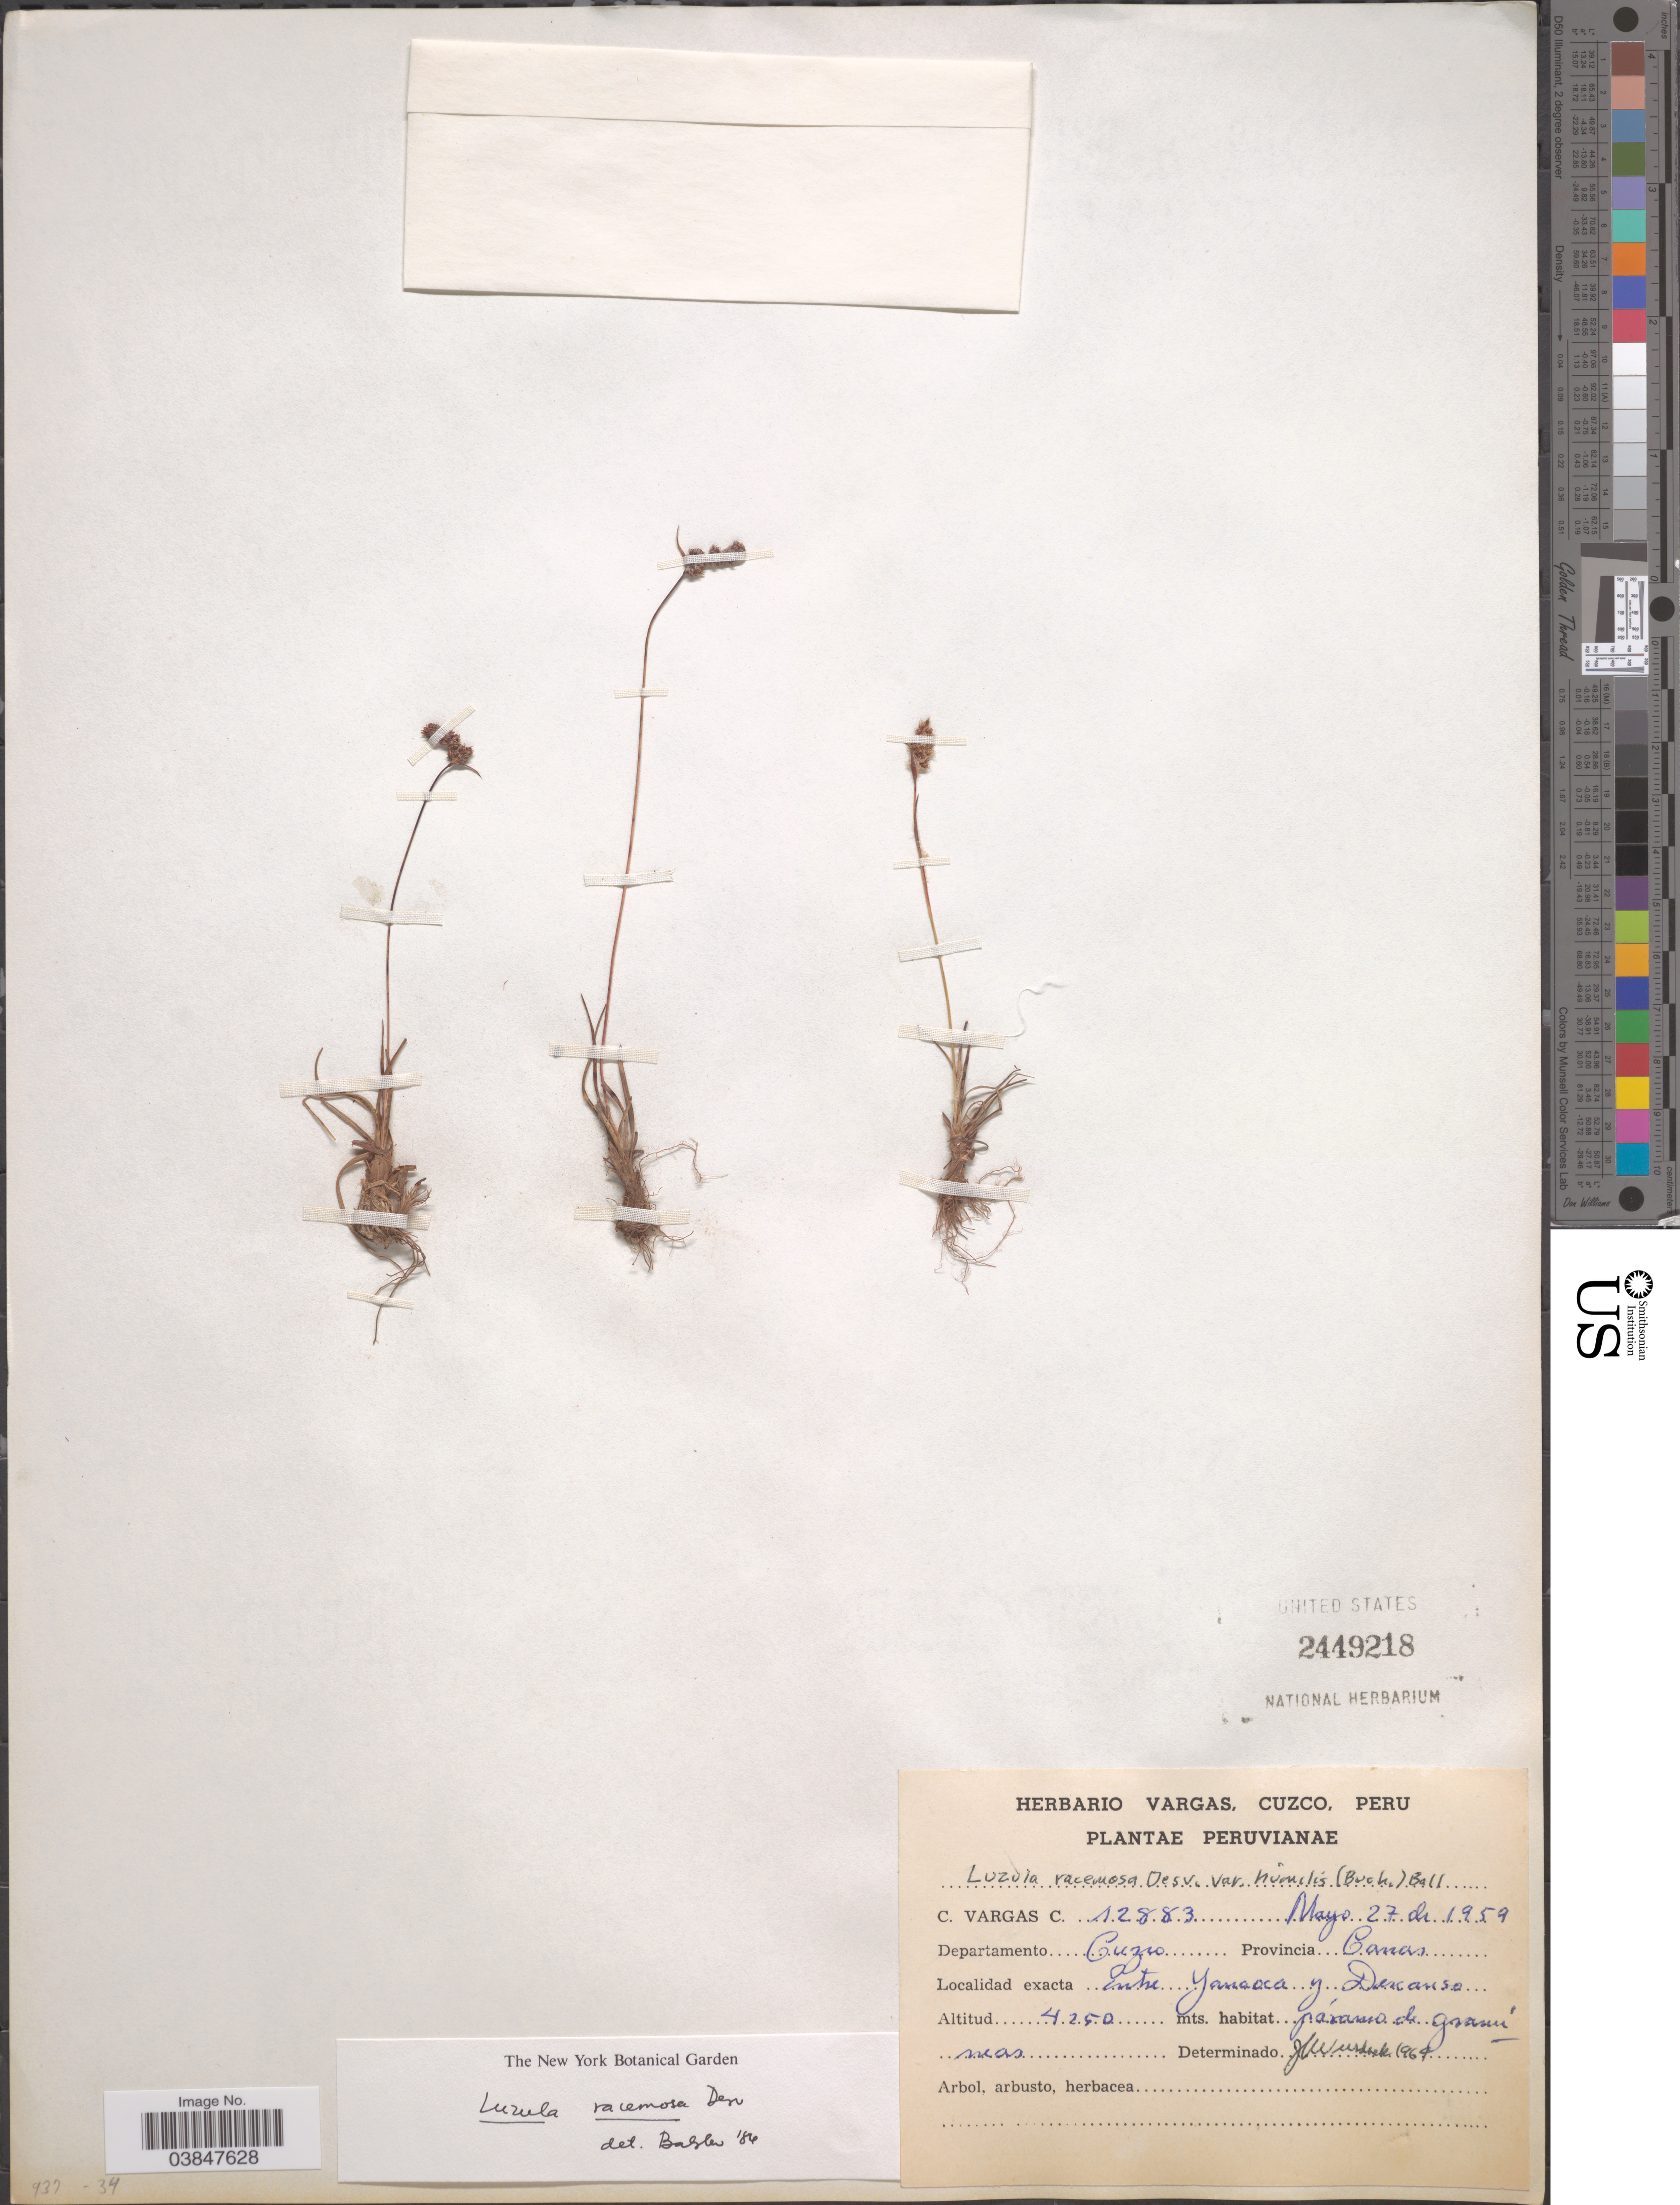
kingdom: Plantae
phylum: Tracheophyta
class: Liliopsida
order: Poales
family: Juncaceae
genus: Luzula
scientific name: Luzula racemosa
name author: Desv.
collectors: C. Vargas Calderón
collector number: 12883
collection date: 1959-05-27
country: Peru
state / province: Cusco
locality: Departamento Cuzco Provincia Canas. Entre Yanaoca y Dexanso.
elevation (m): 4250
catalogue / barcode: US 2449218